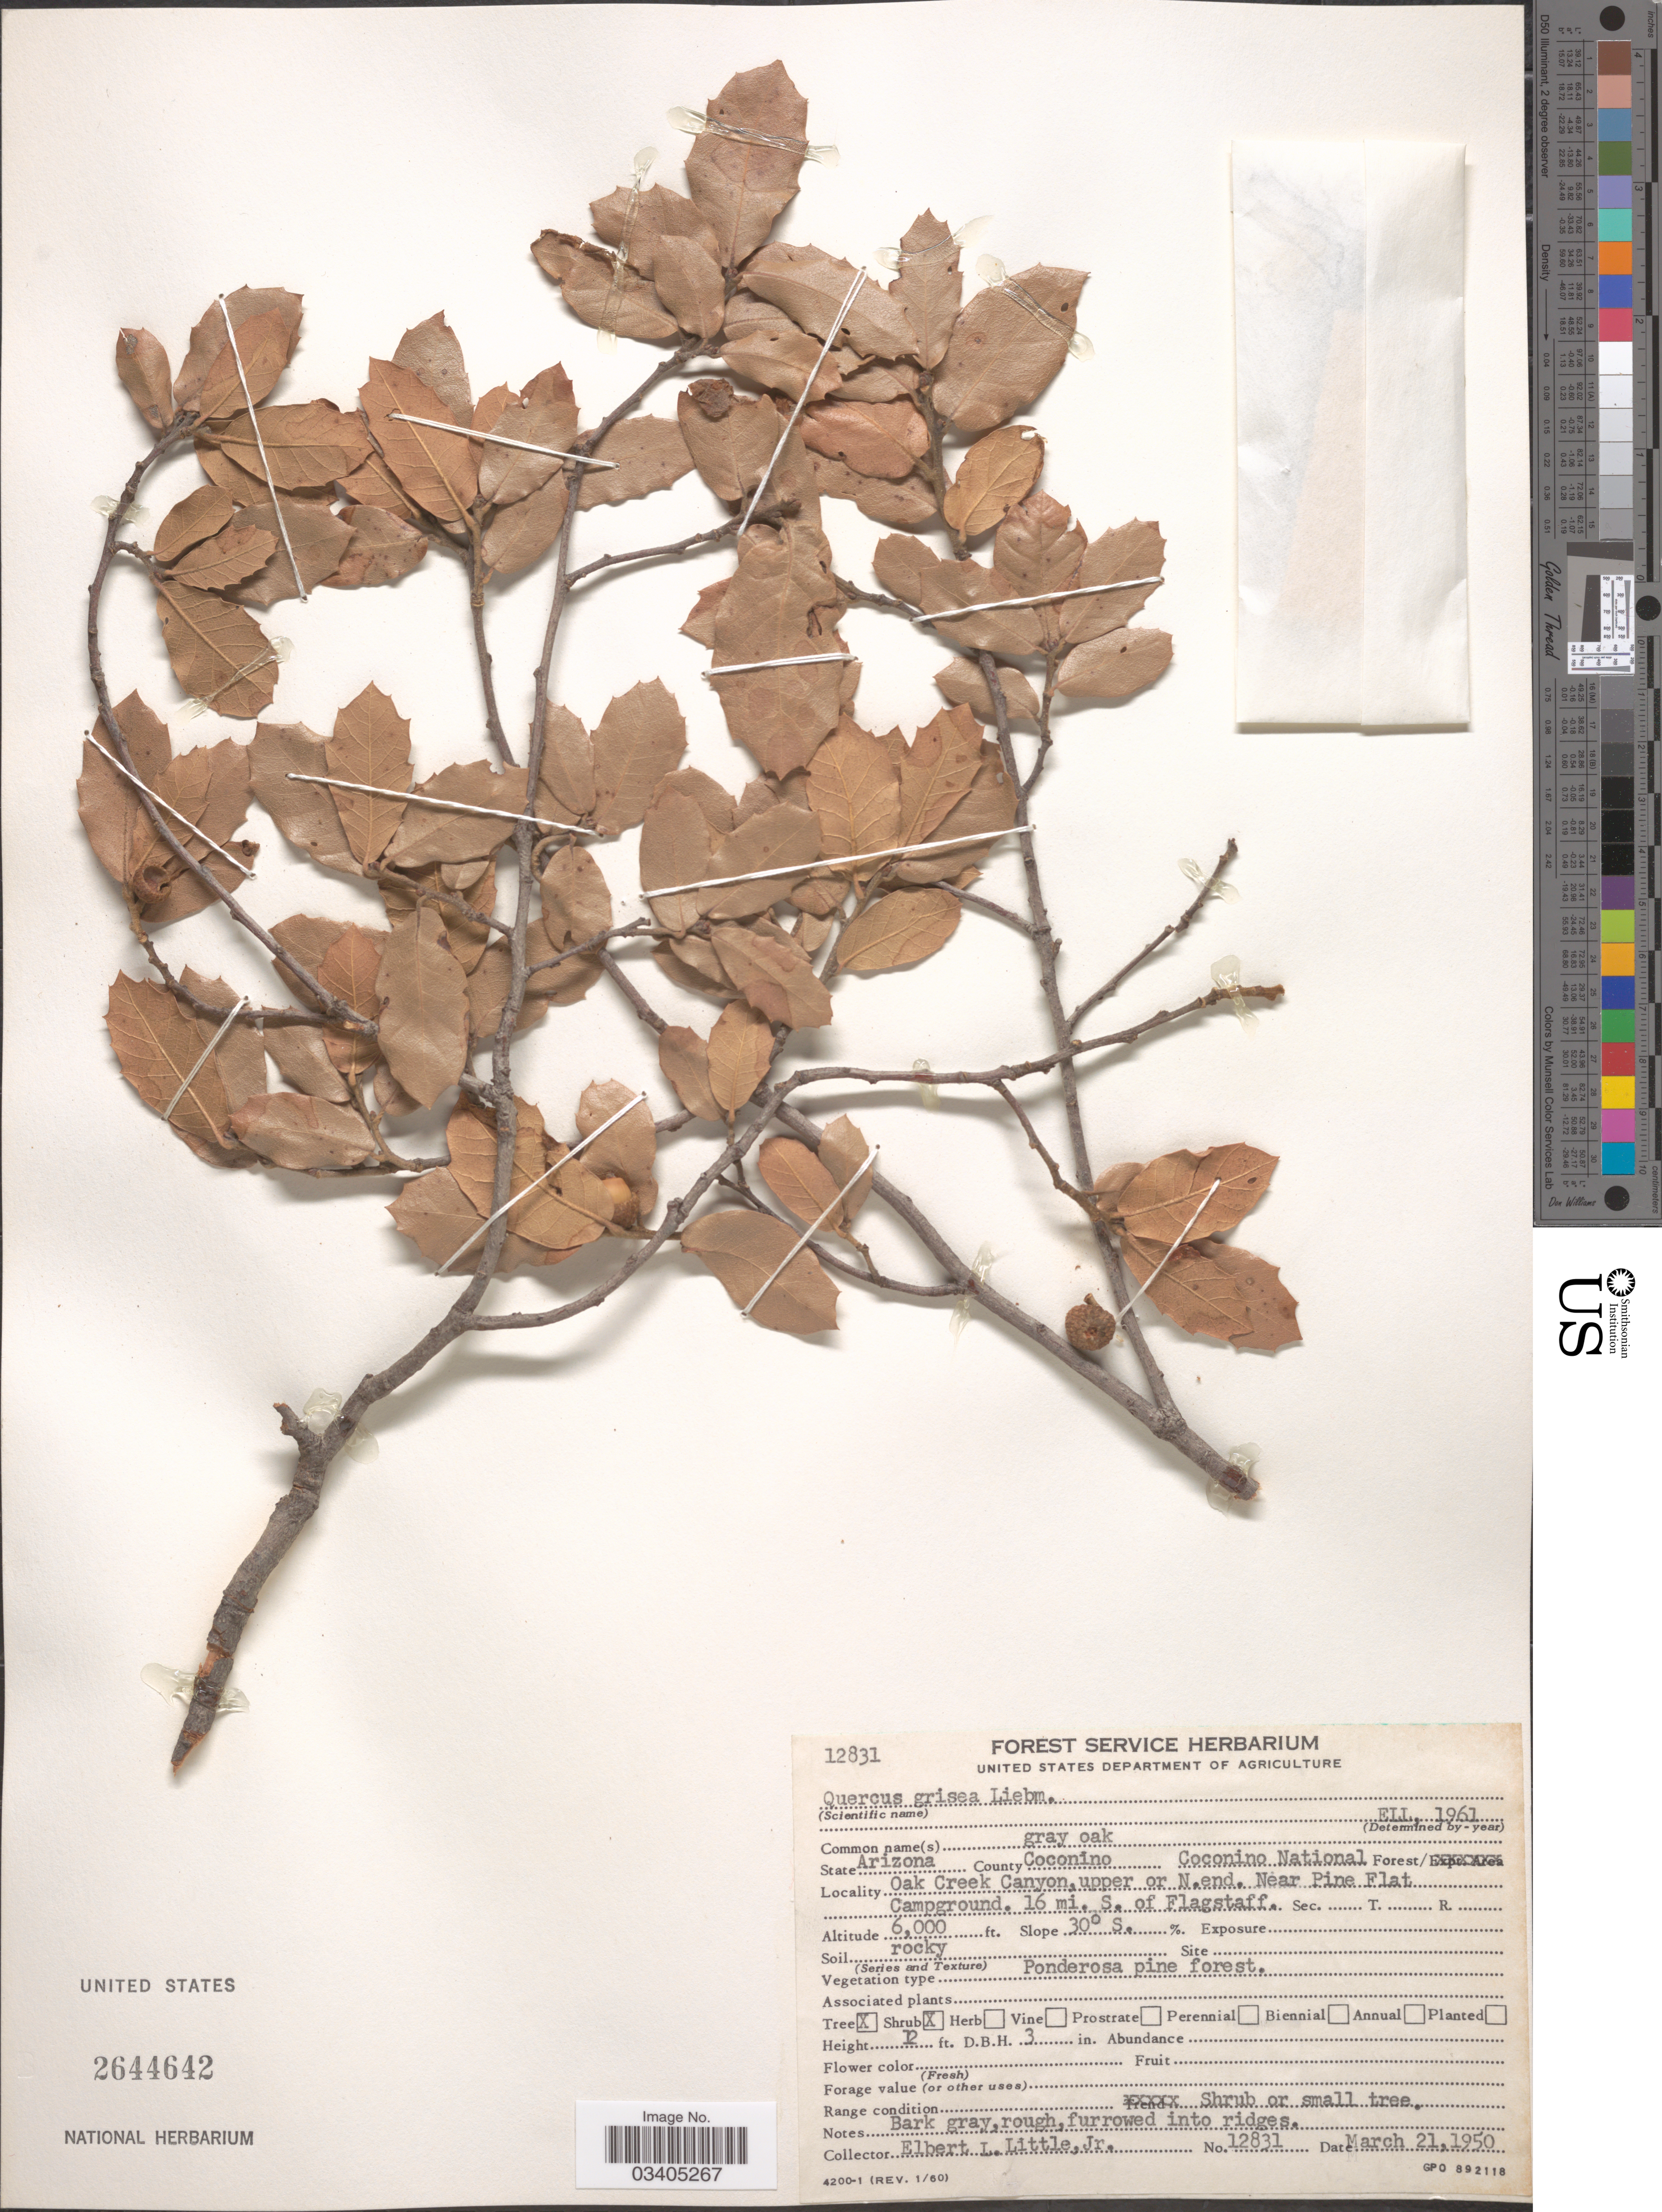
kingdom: Plantae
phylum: Tracheophyta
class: Magnoliopsida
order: Fagales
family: Fagaceae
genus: Quercus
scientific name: Quercus grisea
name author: Liebm.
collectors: E. L. Little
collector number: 12831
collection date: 1950-03-21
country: United States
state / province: Arizona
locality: County Coconino. Coconino National Forest. Oak Creek Canyon, upper or N. end. Near Pine Flat Campground. 16 mi. S. of Flagstaff.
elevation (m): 1829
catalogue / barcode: US 2644642